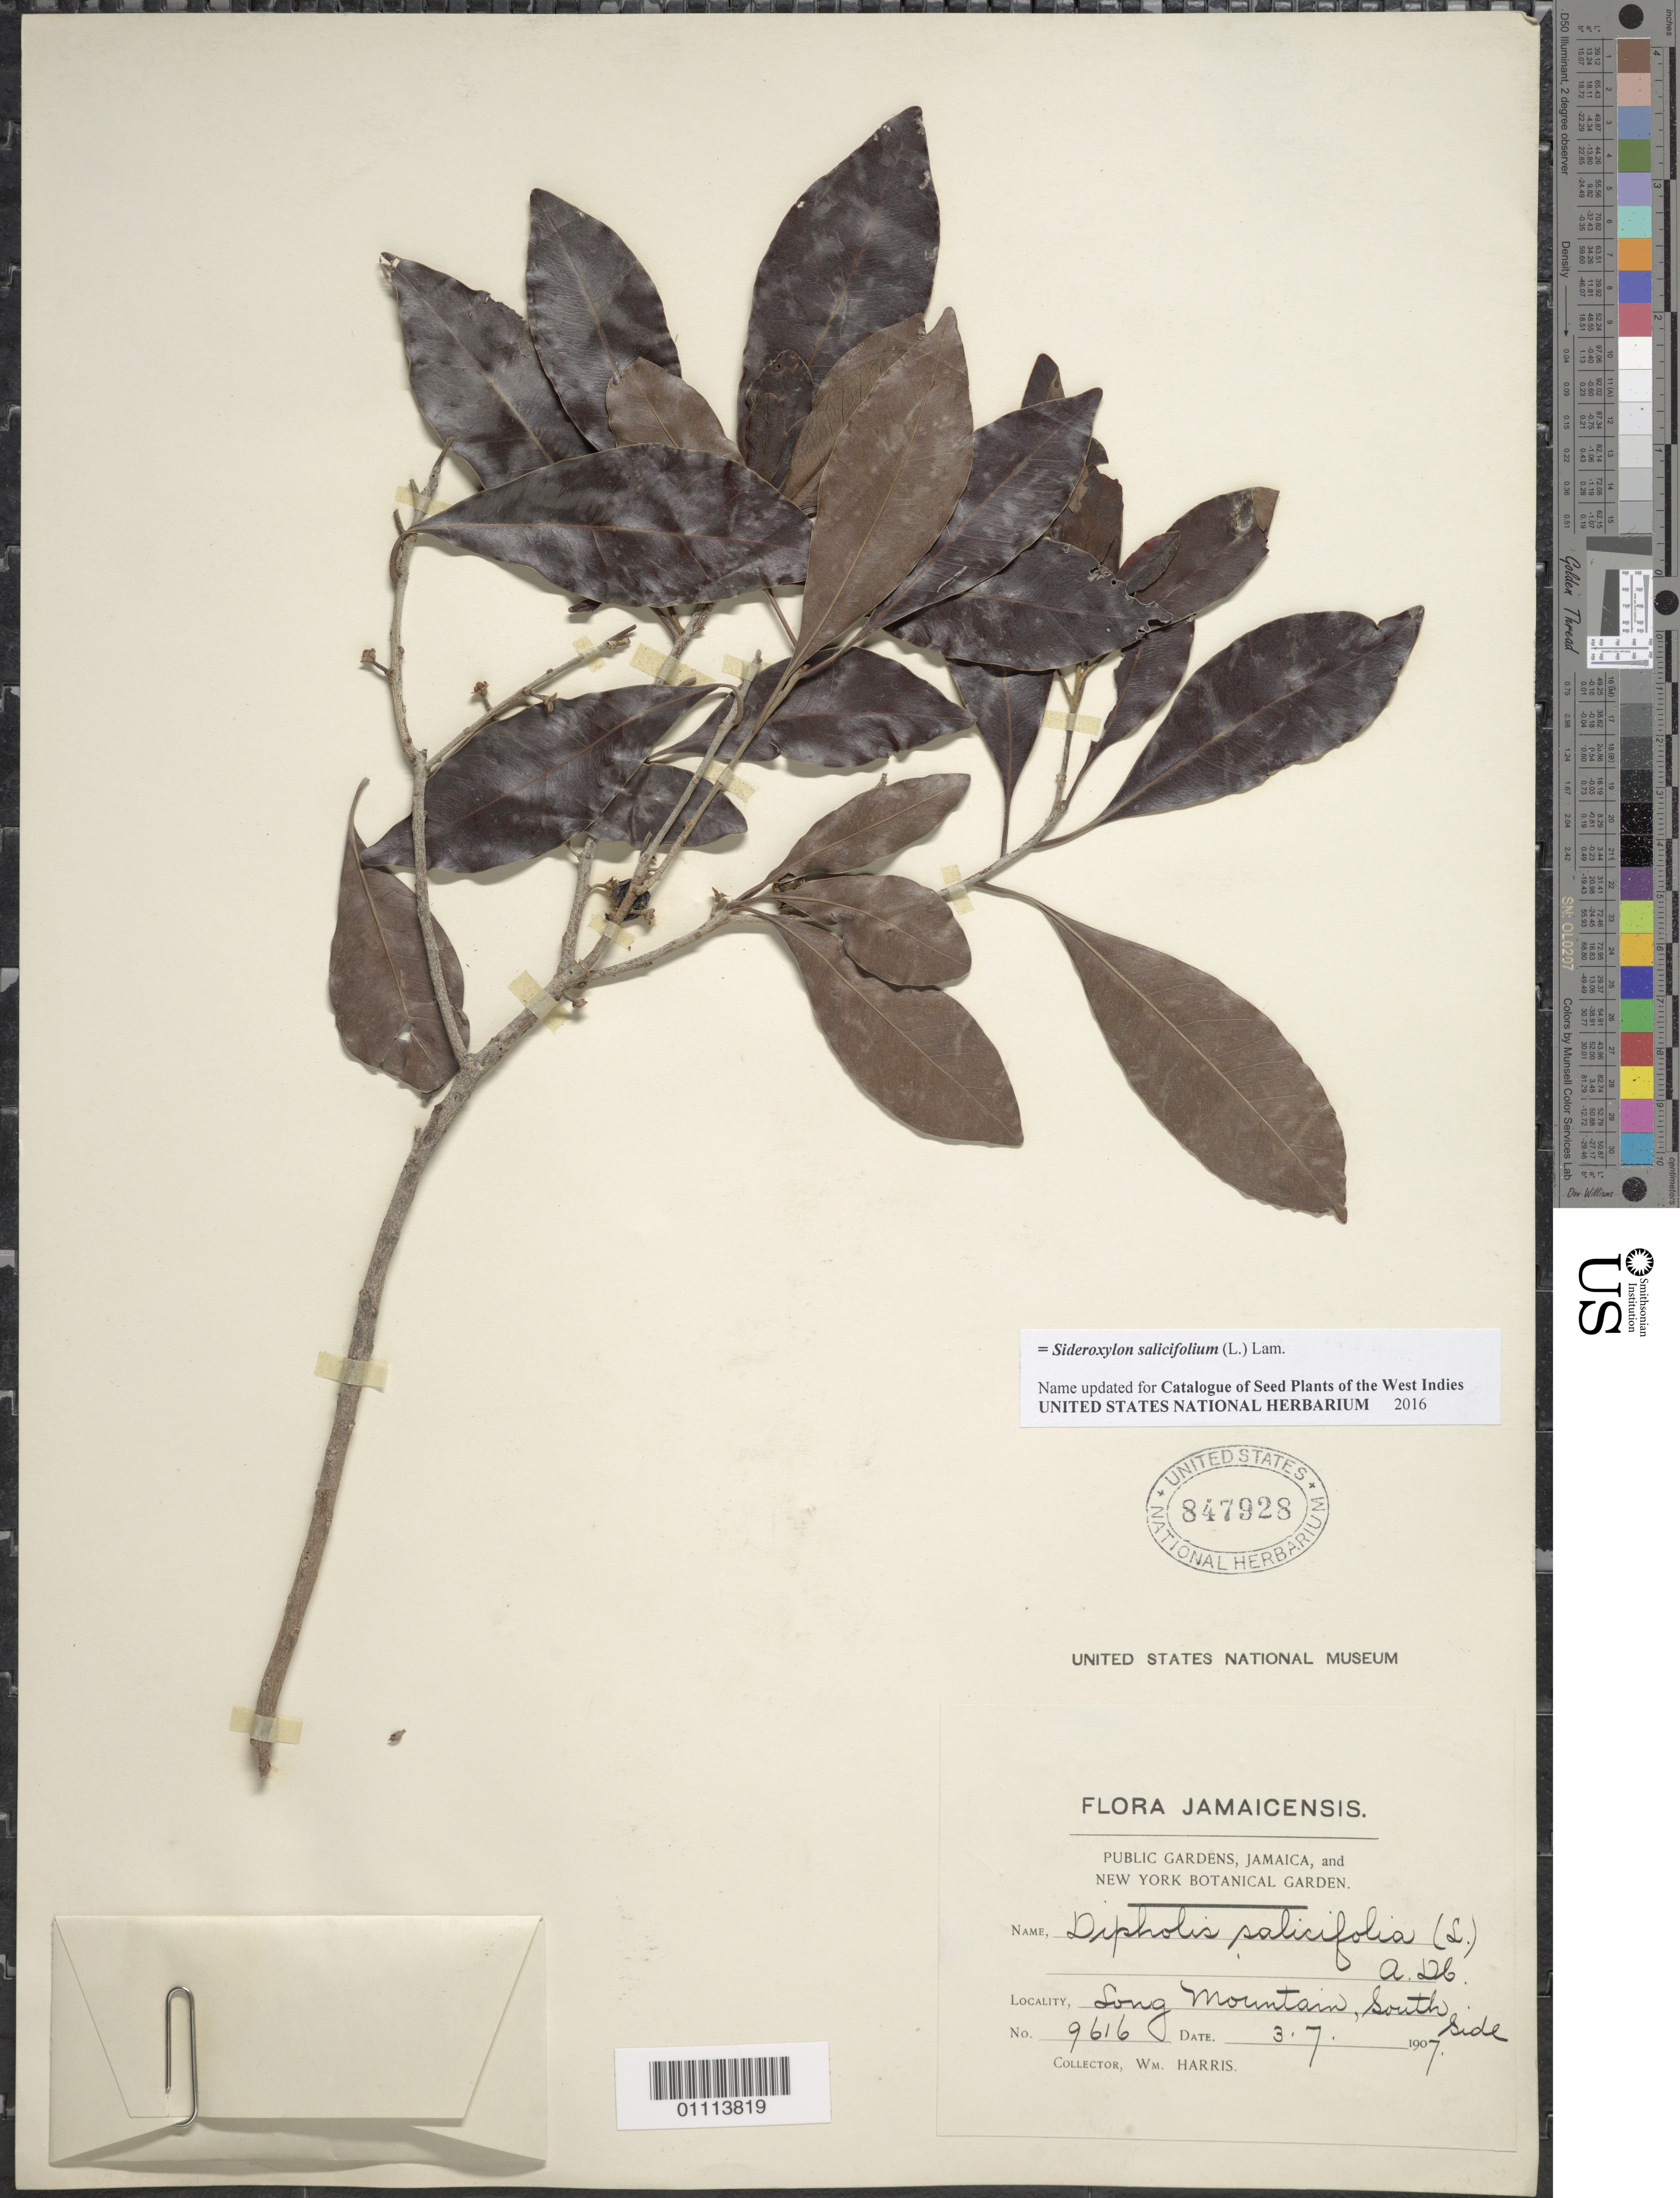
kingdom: Plantae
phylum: Tracheophyta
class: Magnoliopsida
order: Ericales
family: Sapotaceae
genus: Dipholis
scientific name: Dipholis salicifolia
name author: (L.) A. DC.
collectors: W. Harris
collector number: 9616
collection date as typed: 03 Jul 1907 or 07 Mar 1907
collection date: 1907-03-07 or 1907-07-03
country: Jamaica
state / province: Saint Andrew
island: Jamaica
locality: Long Mountain, South Side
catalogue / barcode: US 847928